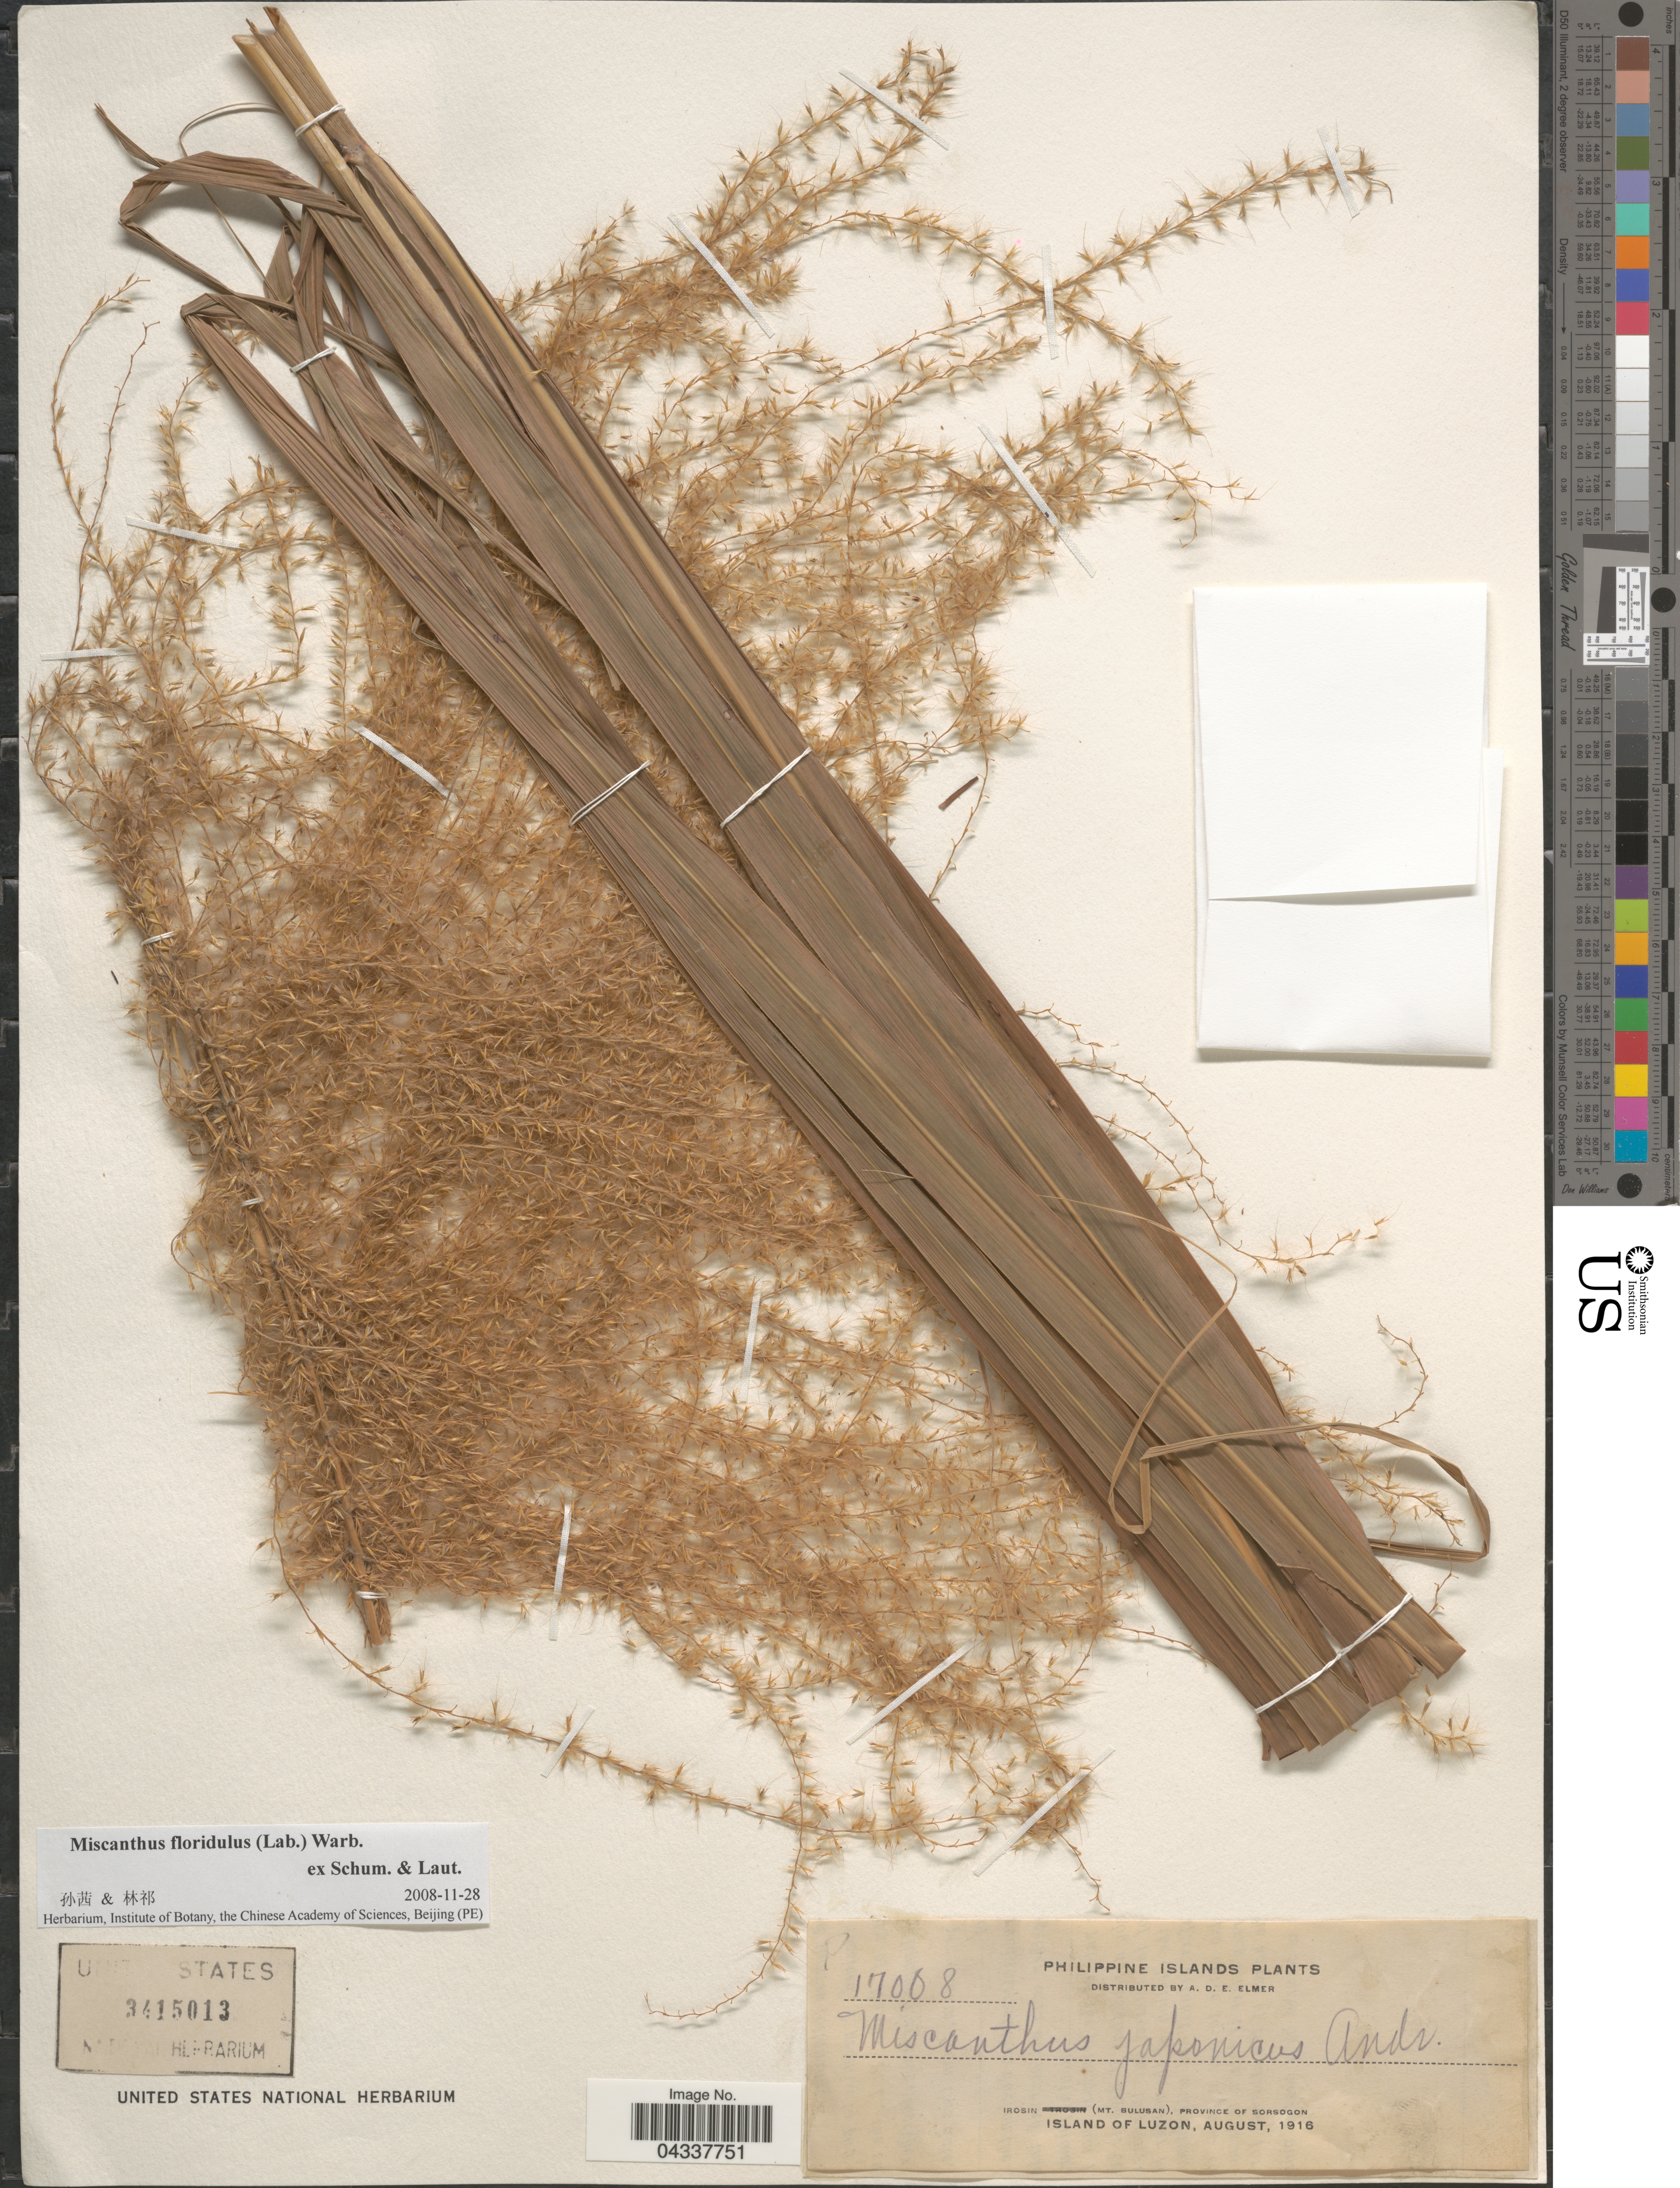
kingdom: Plantae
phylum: Tracheophyta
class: Liliopsida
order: Poales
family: Poaceae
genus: Miscanthus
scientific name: Miscanthus floridulus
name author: (Labill.) Warb.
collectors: A. D. E. Elmer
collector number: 17008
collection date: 1916-08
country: Philippines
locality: Philippine Islands. Irosin (mt. Bulusan), province of Sorsogon. Island of Luzon.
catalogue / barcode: US 3415013